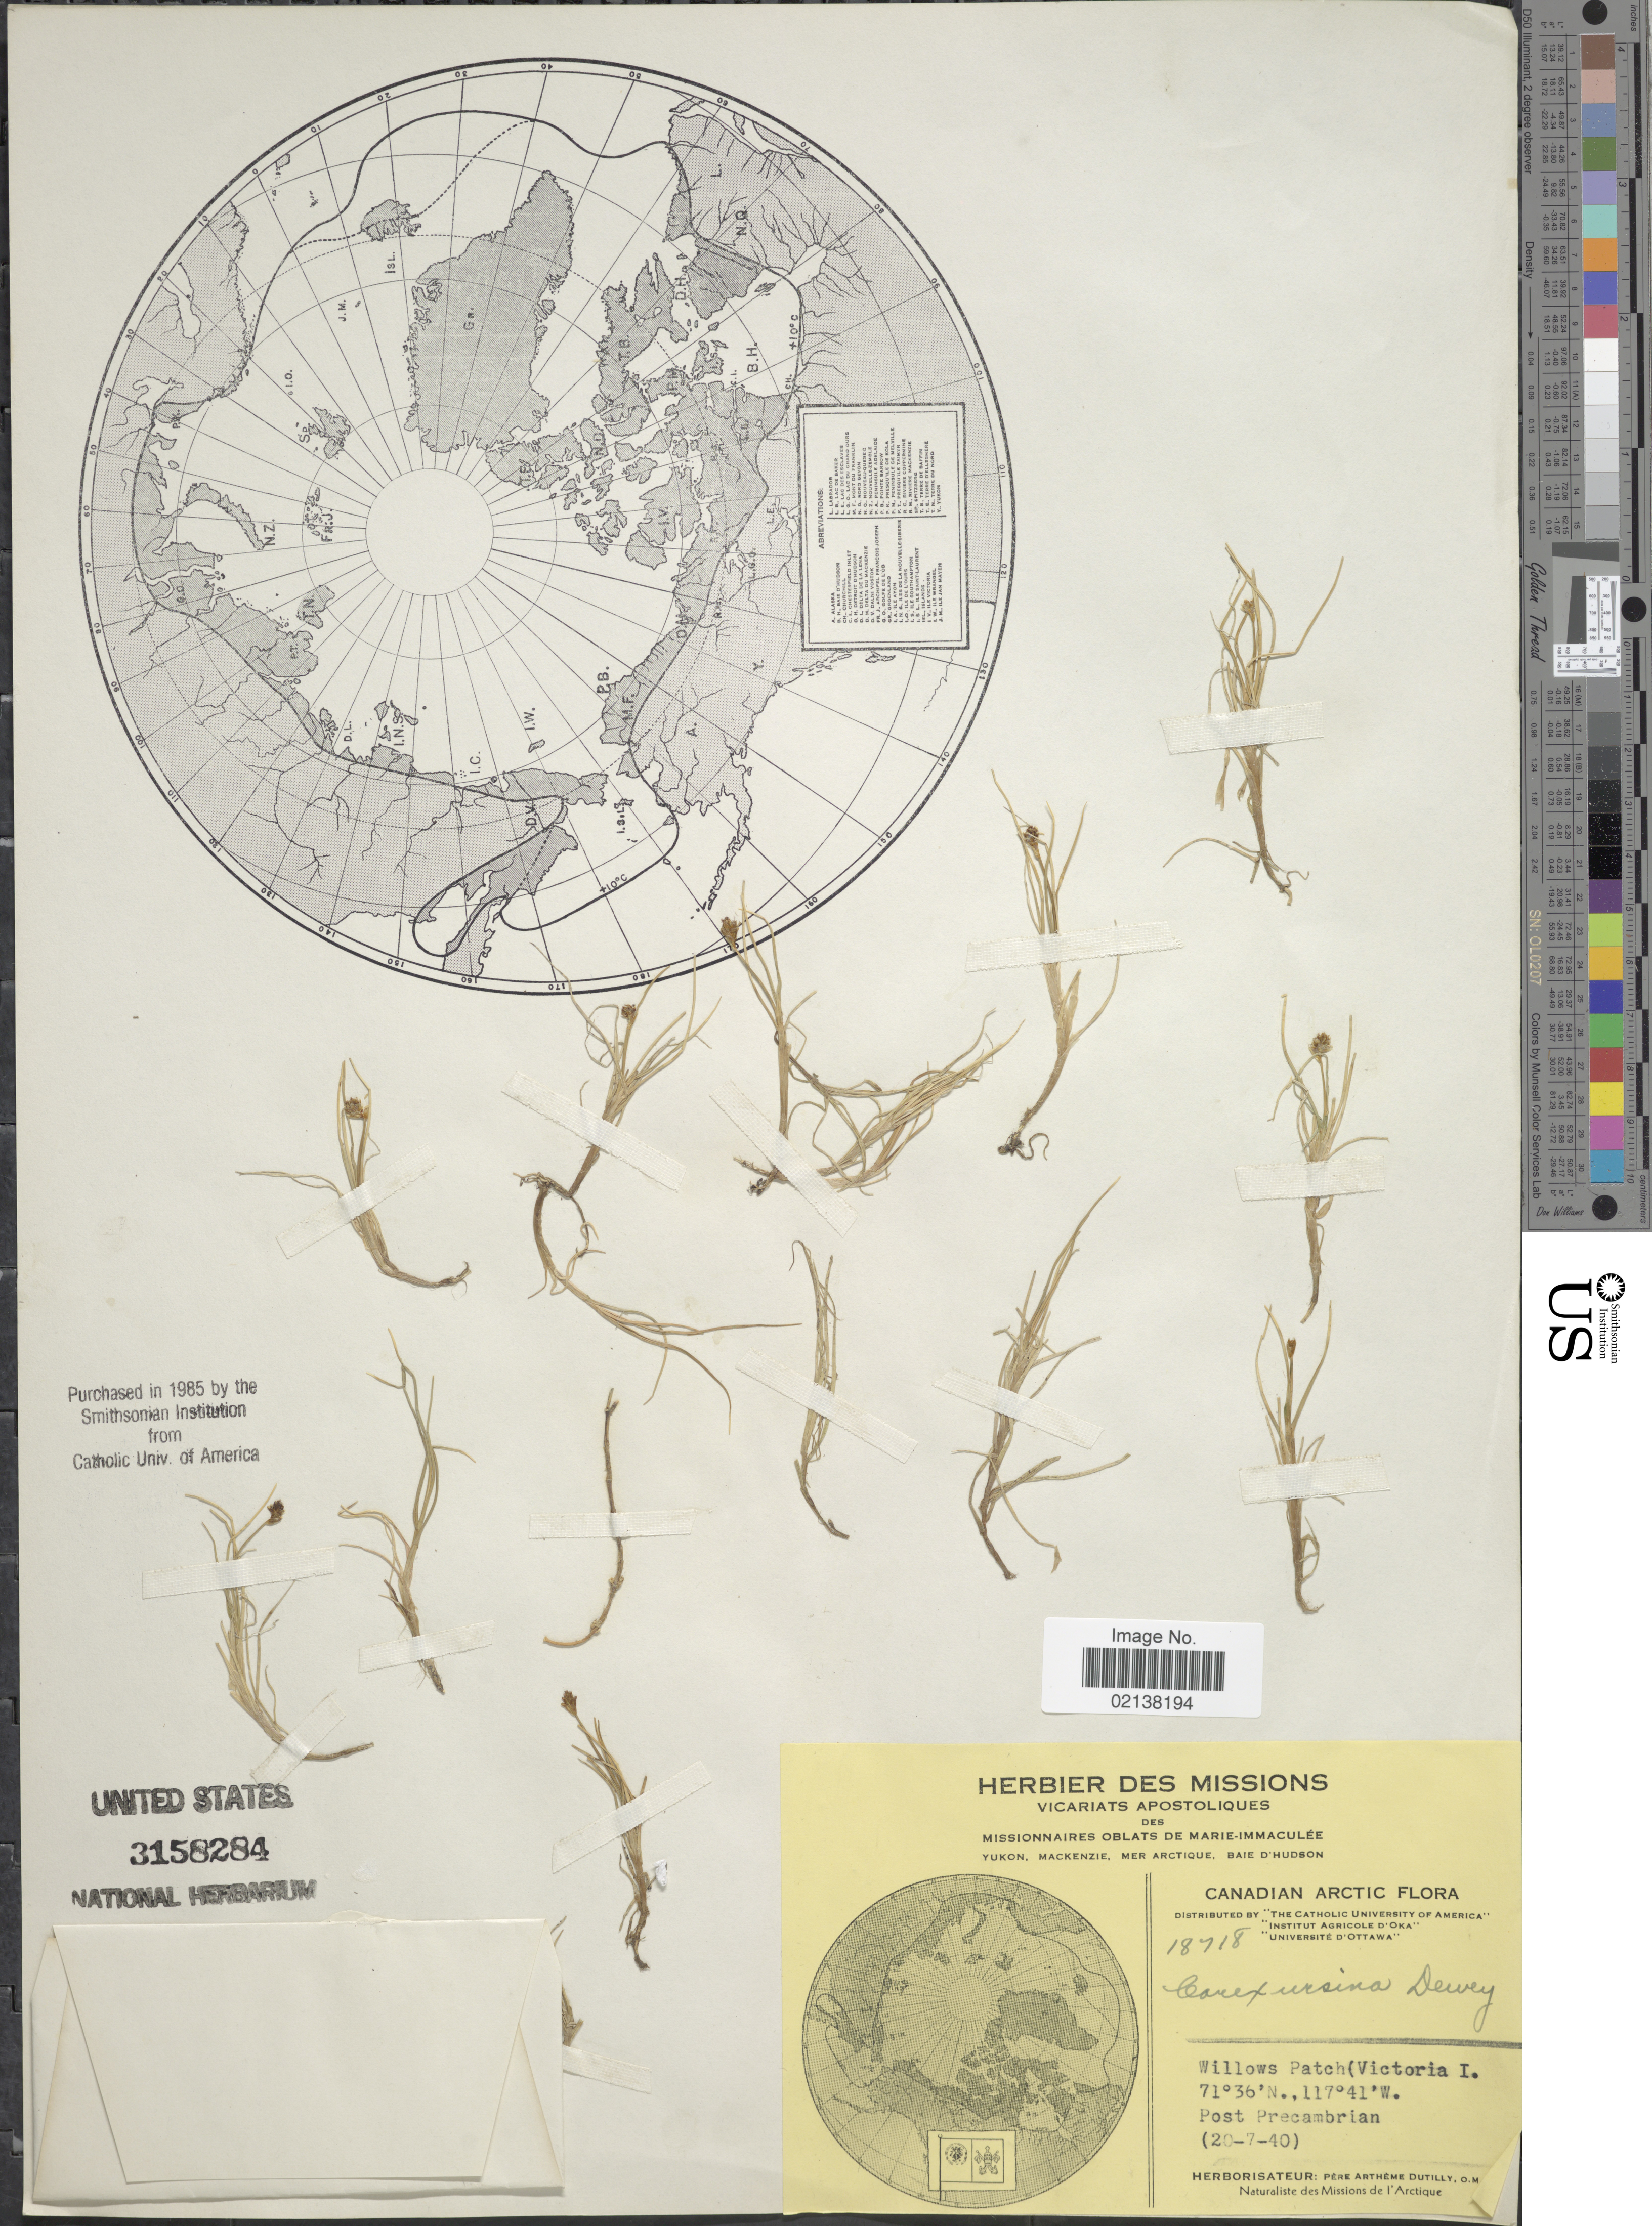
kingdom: Plantae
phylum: Tracheophyta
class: Liliopsida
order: Poales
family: Cyperaceae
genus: Carex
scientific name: Carex ursina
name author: Dewey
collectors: A. Dutilly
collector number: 18718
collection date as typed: Transcribed d/m/y: 20/7/40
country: Canada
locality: Canadian Arctic. Willows Patch (Victoria I.)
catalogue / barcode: US 3158284